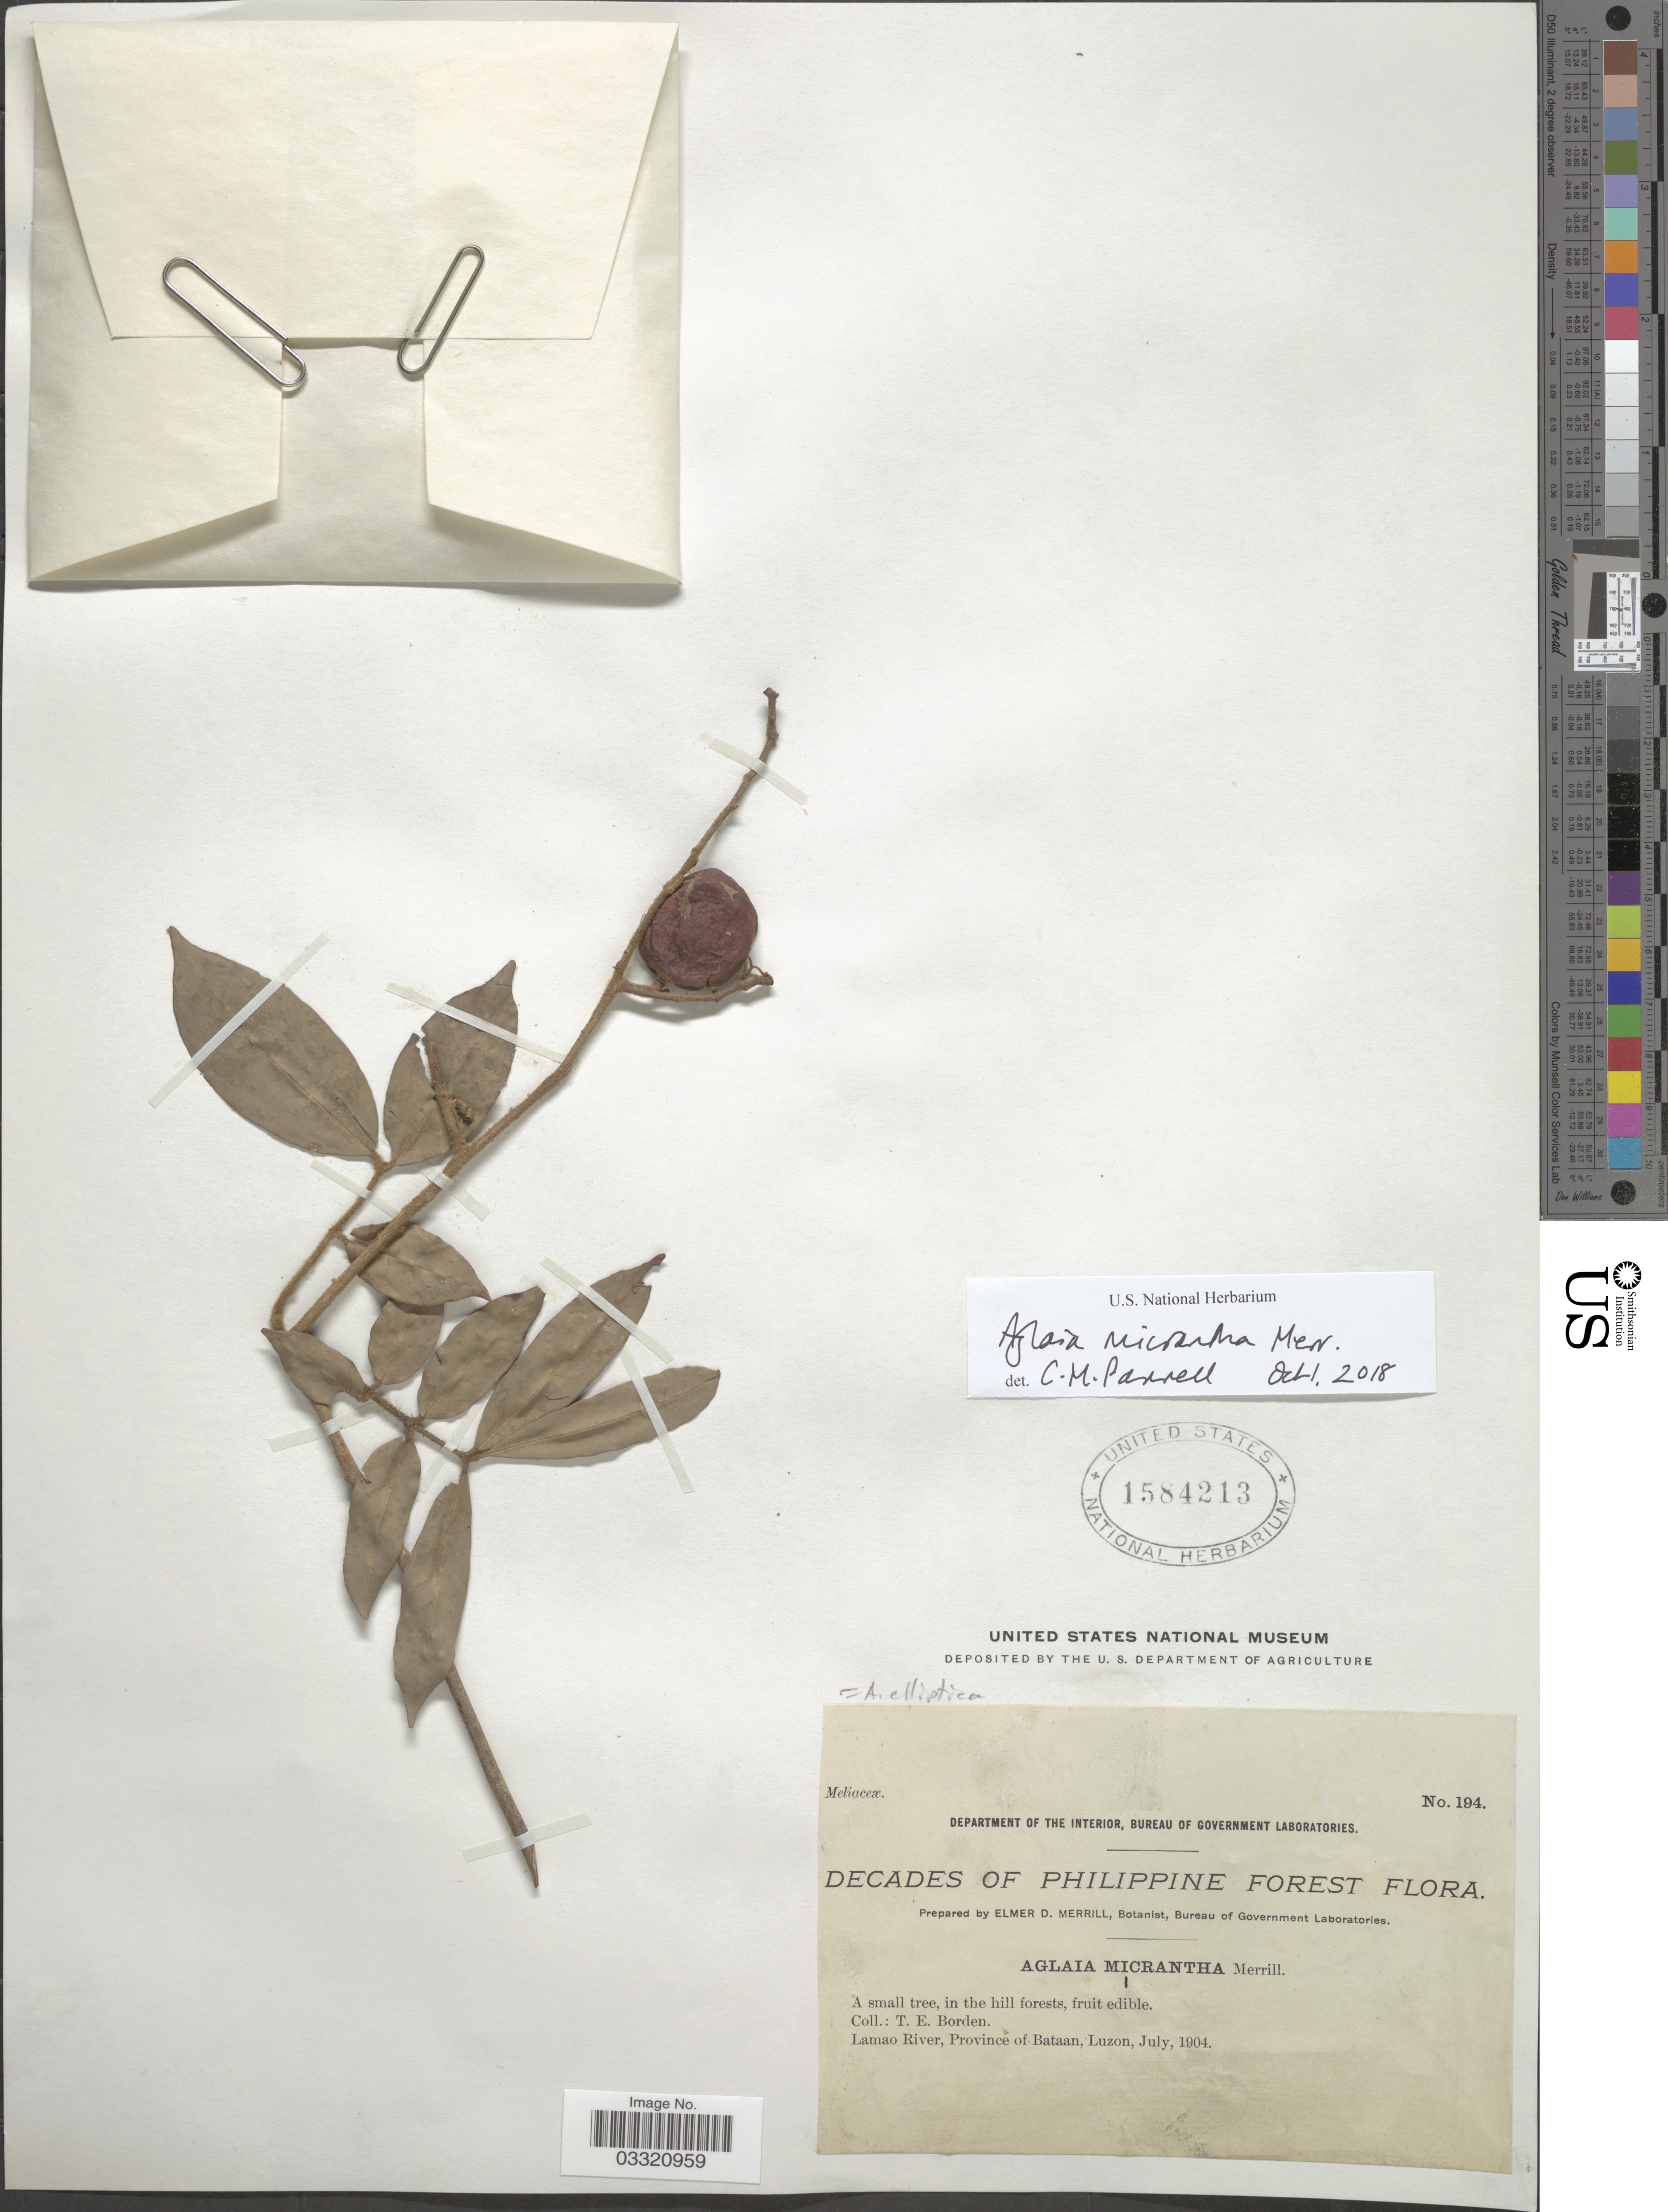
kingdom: Plantae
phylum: Tracheophyta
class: Magnoliopsida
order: Sapindales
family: Meliaceae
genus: Aglaia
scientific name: Aglaia micrantha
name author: Merr.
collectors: T. E. Borden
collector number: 194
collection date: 1904-07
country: Philippines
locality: Lamao River, Province of Bataan Luzon.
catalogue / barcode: US 1584213